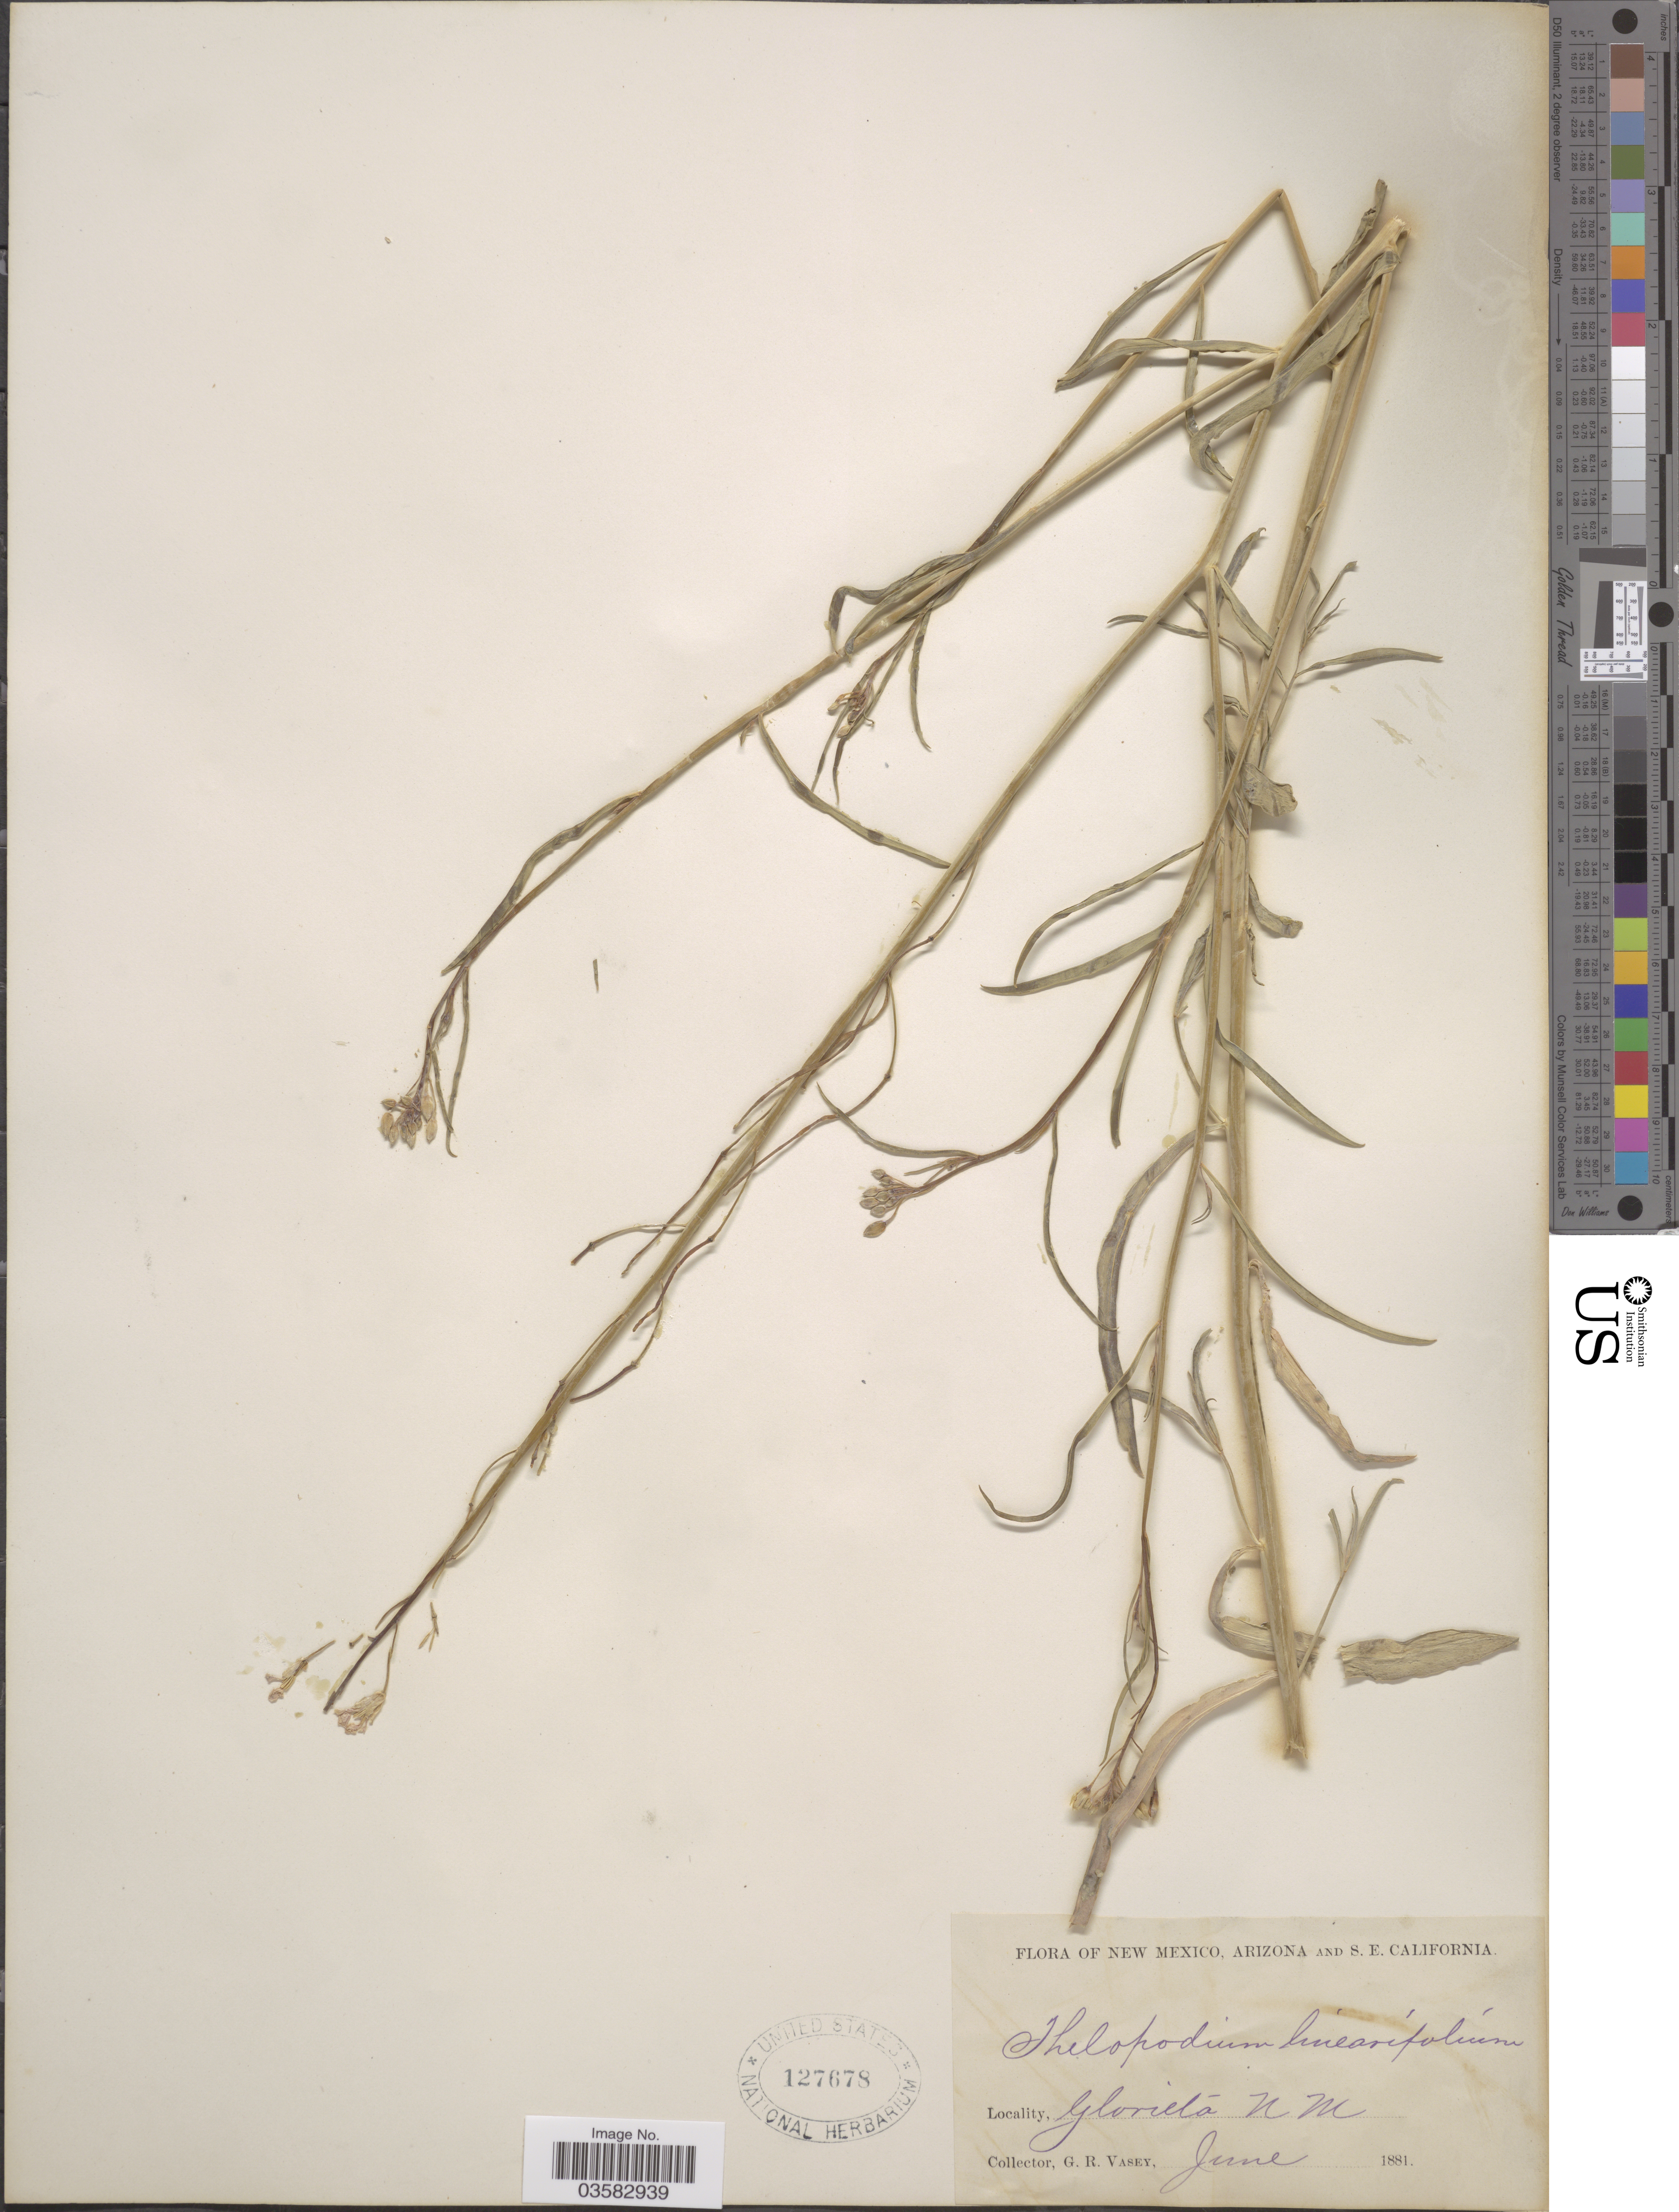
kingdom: Plantae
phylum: Tracheophyta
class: Magnoliopsida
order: Brassicales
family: Brassicaceae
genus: Sisymbrium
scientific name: Sisymbrium linearifolium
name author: (A. Gray) Payson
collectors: G. R. Vasey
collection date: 1881-06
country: United States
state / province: New Mexico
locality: Glorieta.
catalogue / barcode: US 127678